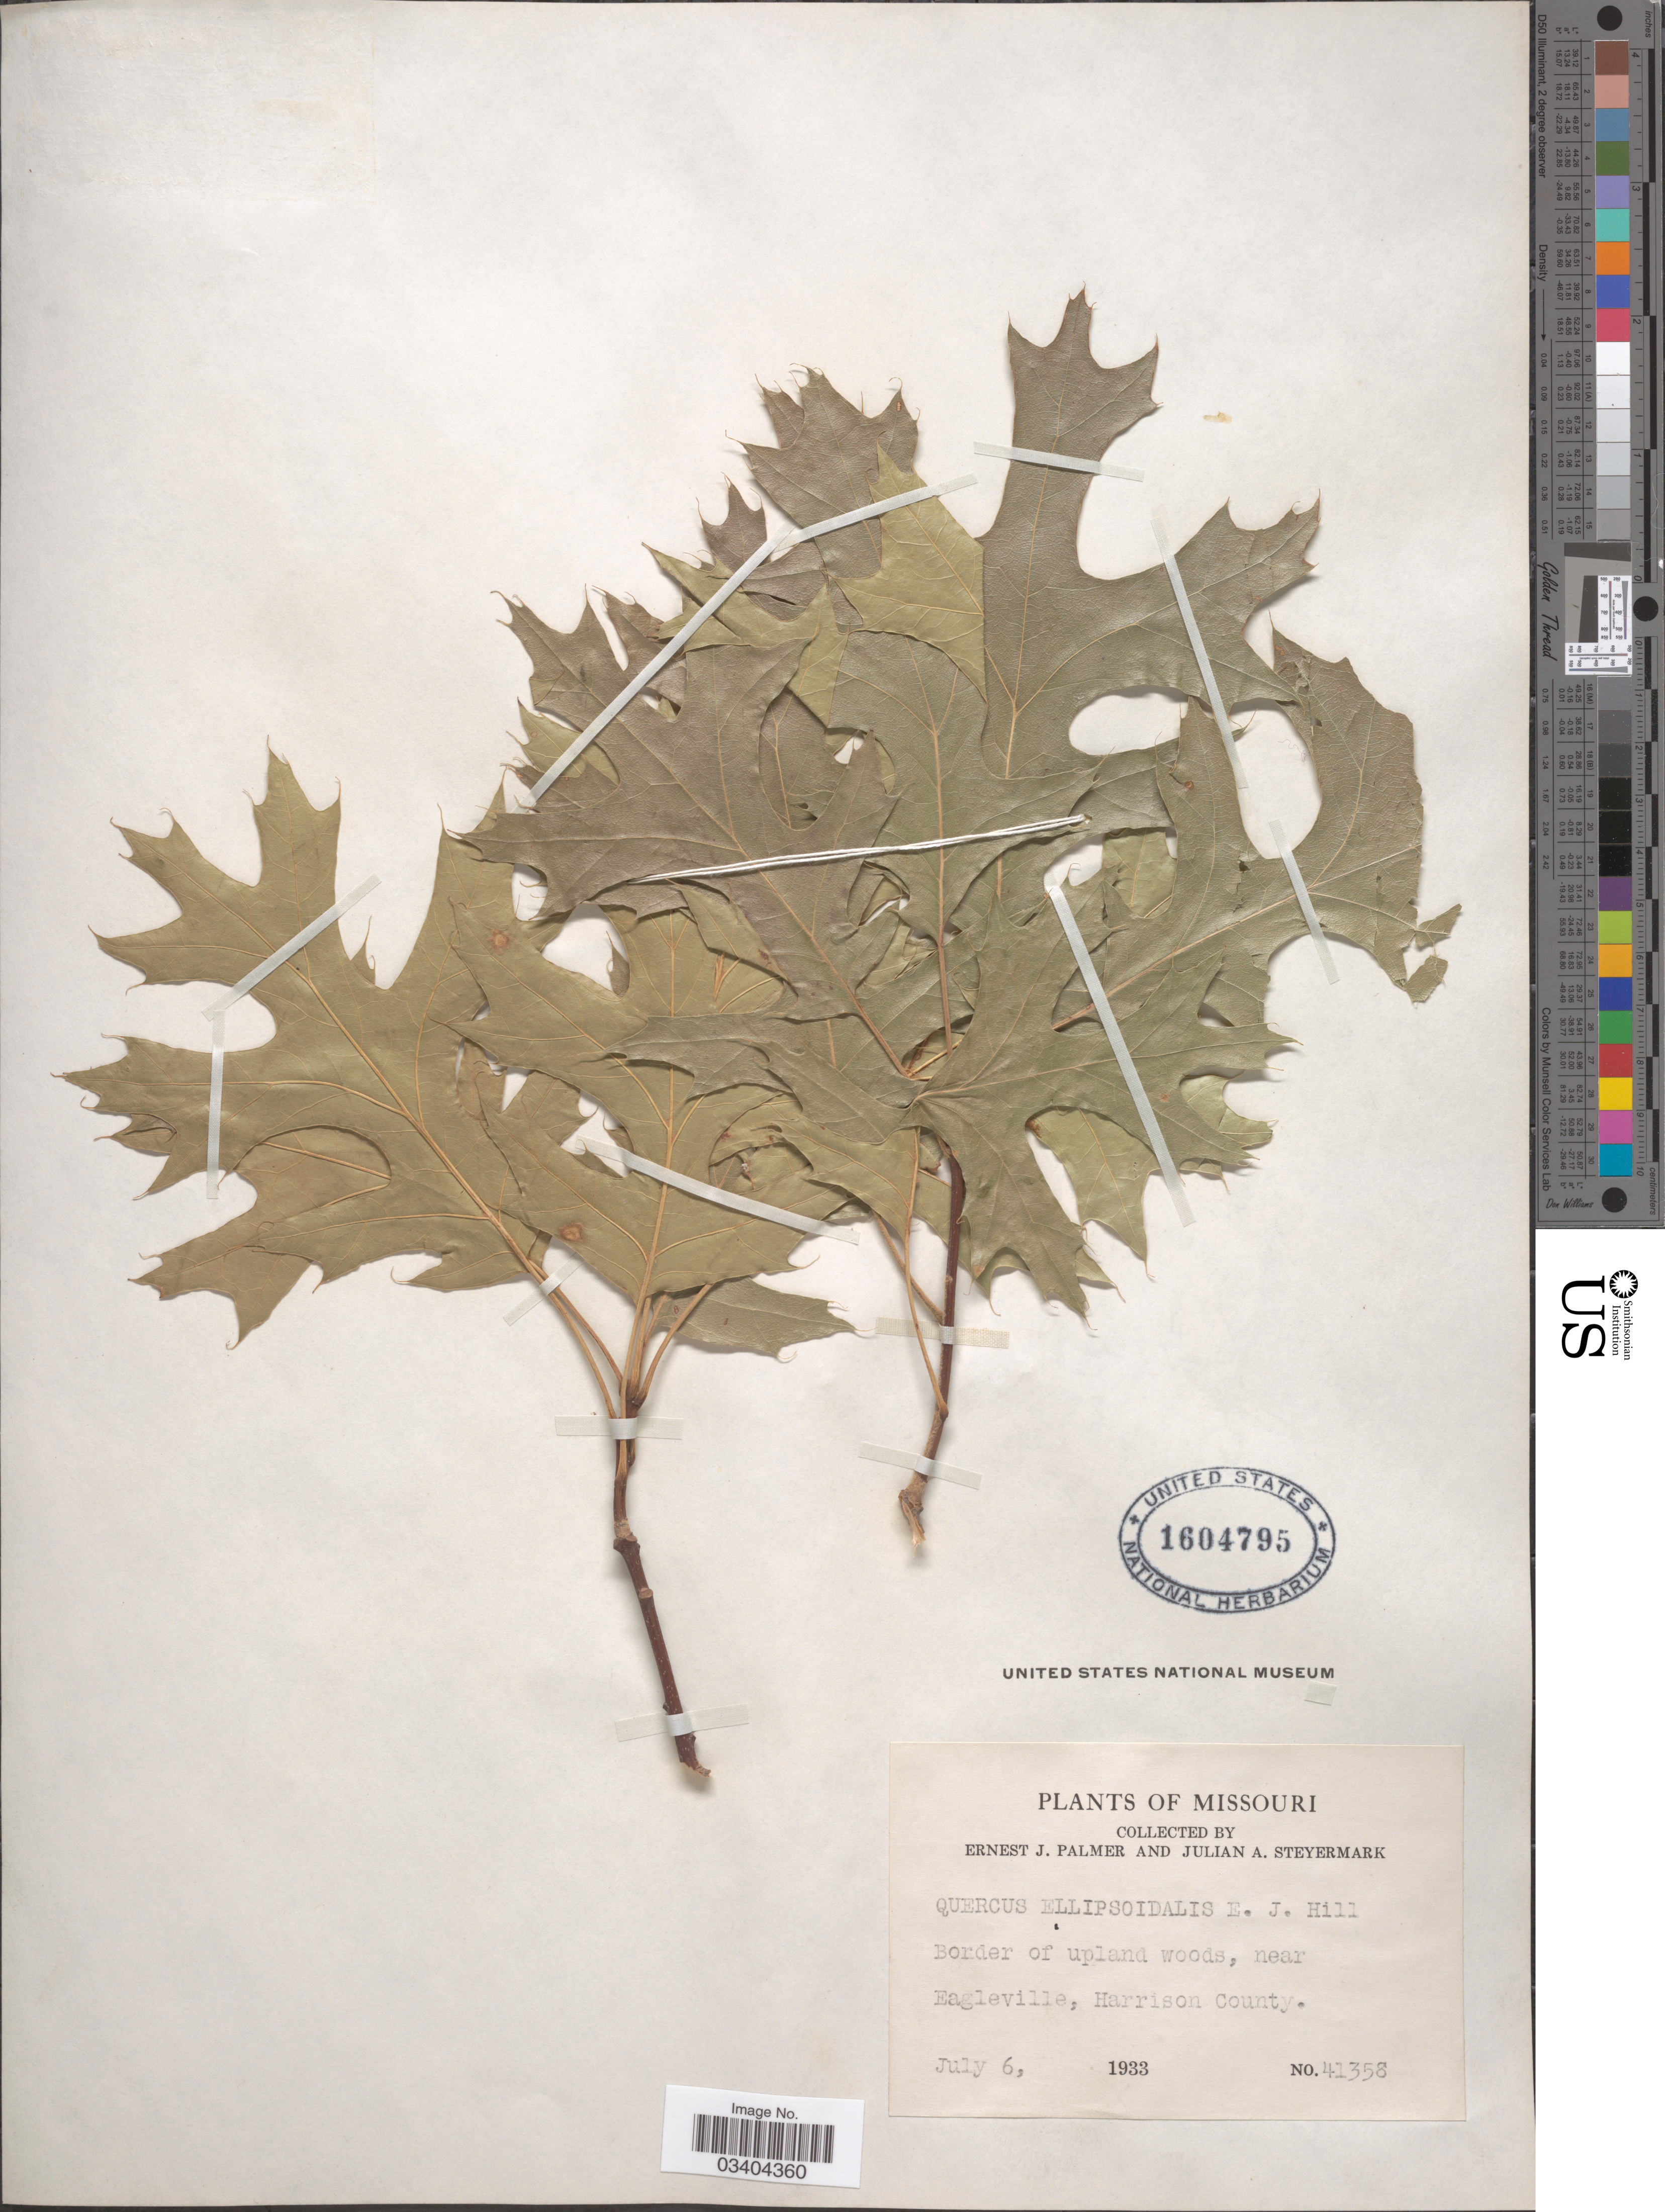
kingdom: Plantae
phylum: Tracheophyta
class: Magnoliopsida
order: Fagales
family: Fagaceae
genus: Quercus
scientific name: Quercus ellipsoidalis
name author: E.J. Hill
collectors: E. J. Palmer & J. Steyermark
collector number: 41358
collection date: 1933-07-06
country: United States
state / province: Missouri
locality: Border of upland woods, near Eagleville, Harrison County.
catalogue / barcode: US 1604795